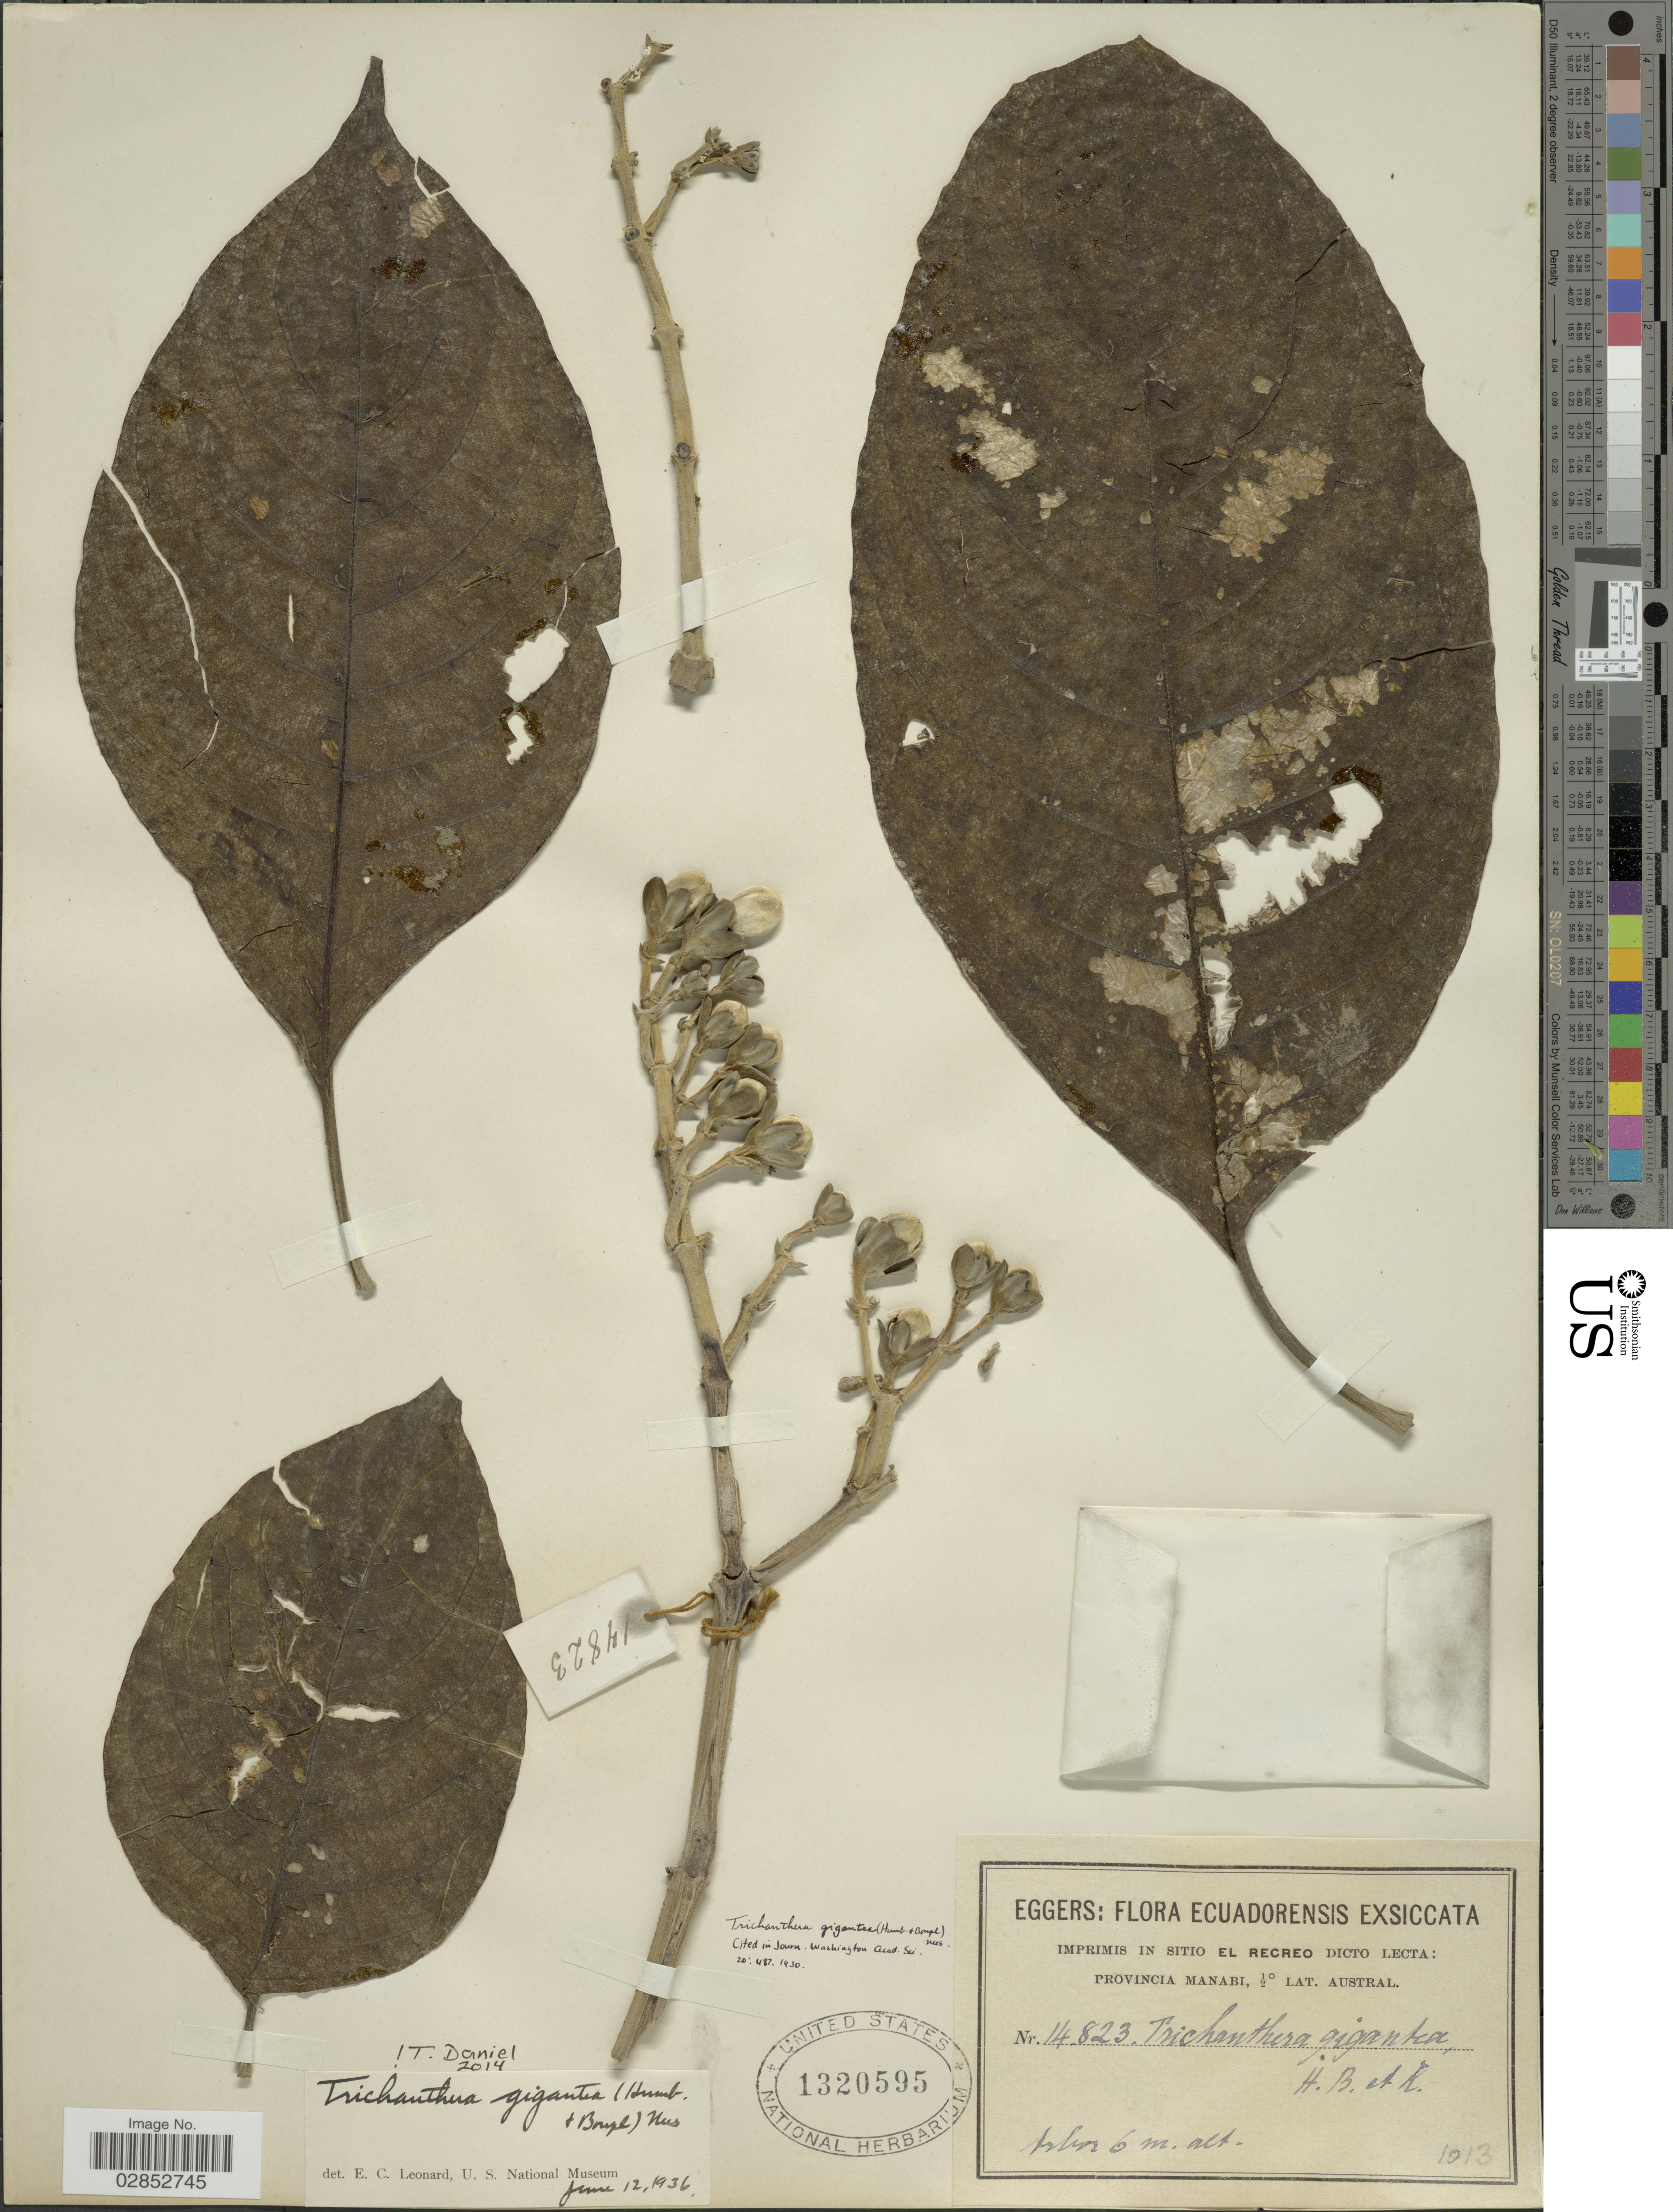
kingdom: Plantae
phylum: Tracheophyta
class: Magnoliopsida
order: Lamiales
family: Acanthaceae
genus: Trichanthera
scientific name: Trichanthera gigantea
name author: (Bonpl.) Nees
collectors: -. Eggers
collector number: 14823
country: Ecuador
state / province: Manabí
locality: Imprimis in sitio El Recreo. ½° Lat. Austral.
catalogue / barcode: US 1320595